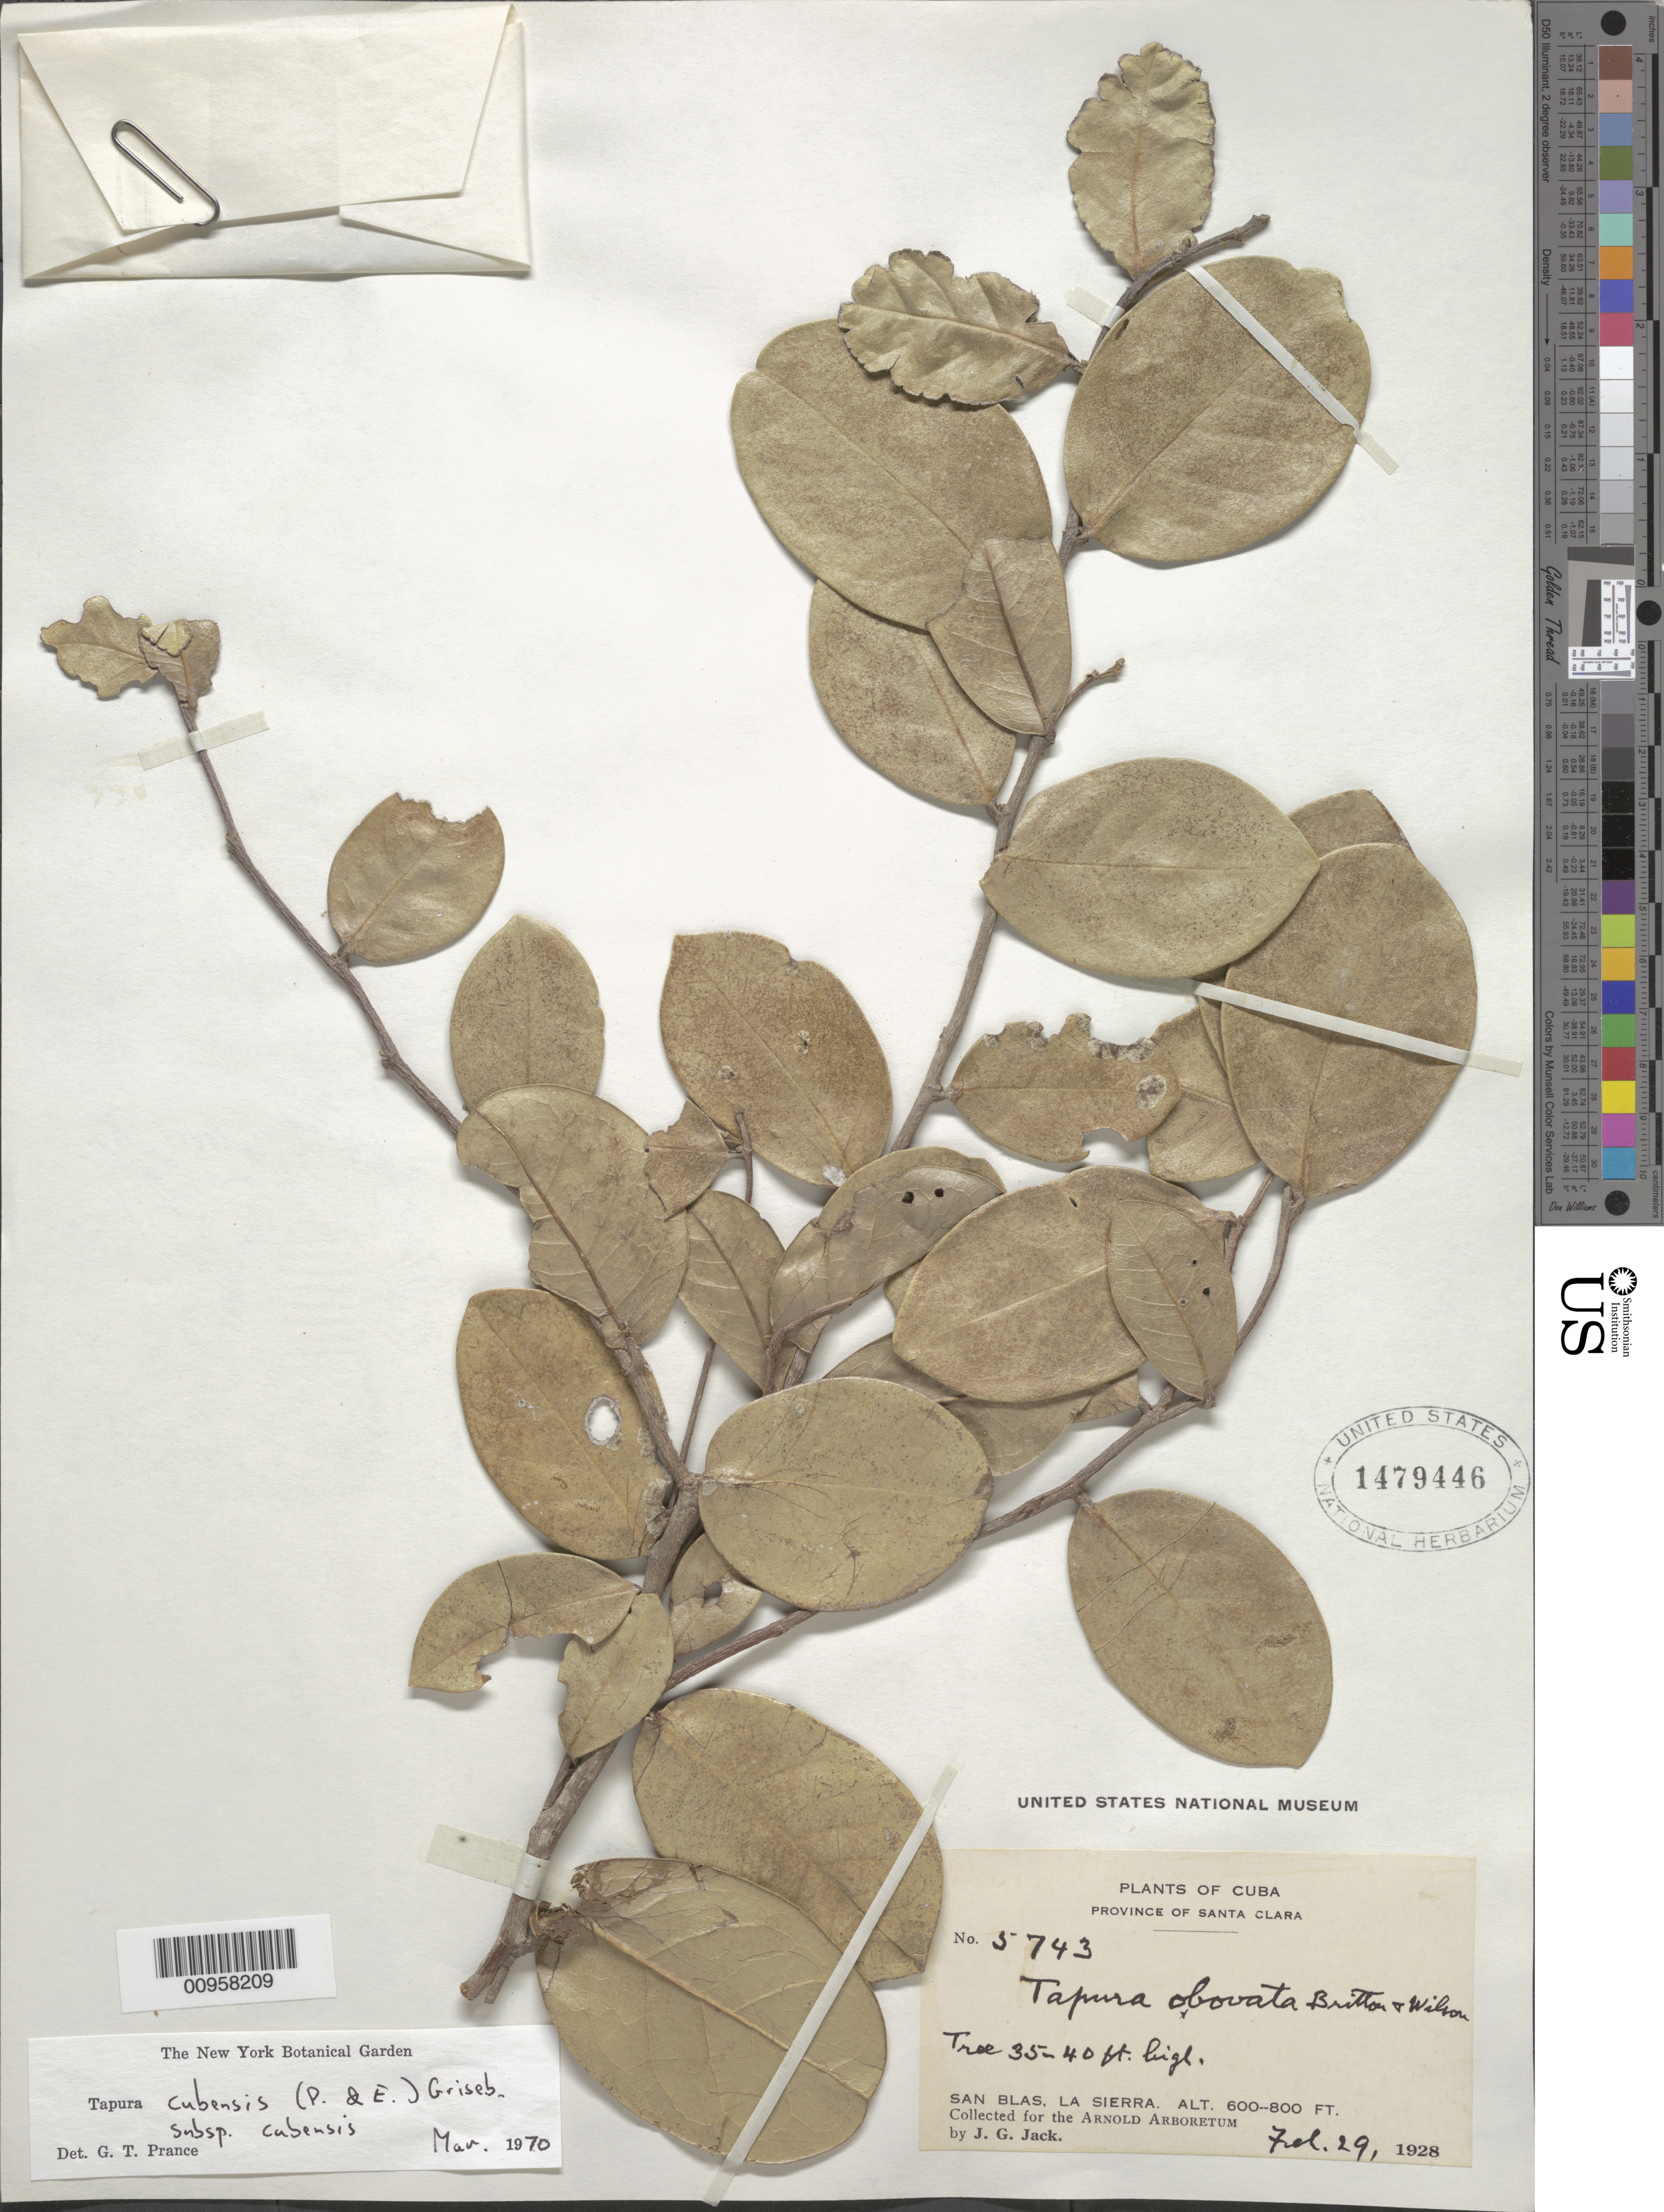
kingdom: Plantae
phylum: Tracheophyta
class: Magnoliopsida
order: Malpighiales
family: Dichapetalaceae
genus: Tapura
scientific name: Tapura cubensis subsp. cubensis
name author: (Poepp.) Griseb.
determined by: Prance, G. T.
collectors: J. G. Jack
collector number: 5743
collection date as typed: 29 Feb 1928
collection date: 1928-02-29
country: Cuba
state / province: Las Villas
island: Cuba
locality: San Blas, La Sierra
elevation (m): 183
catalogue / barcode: US 1479446